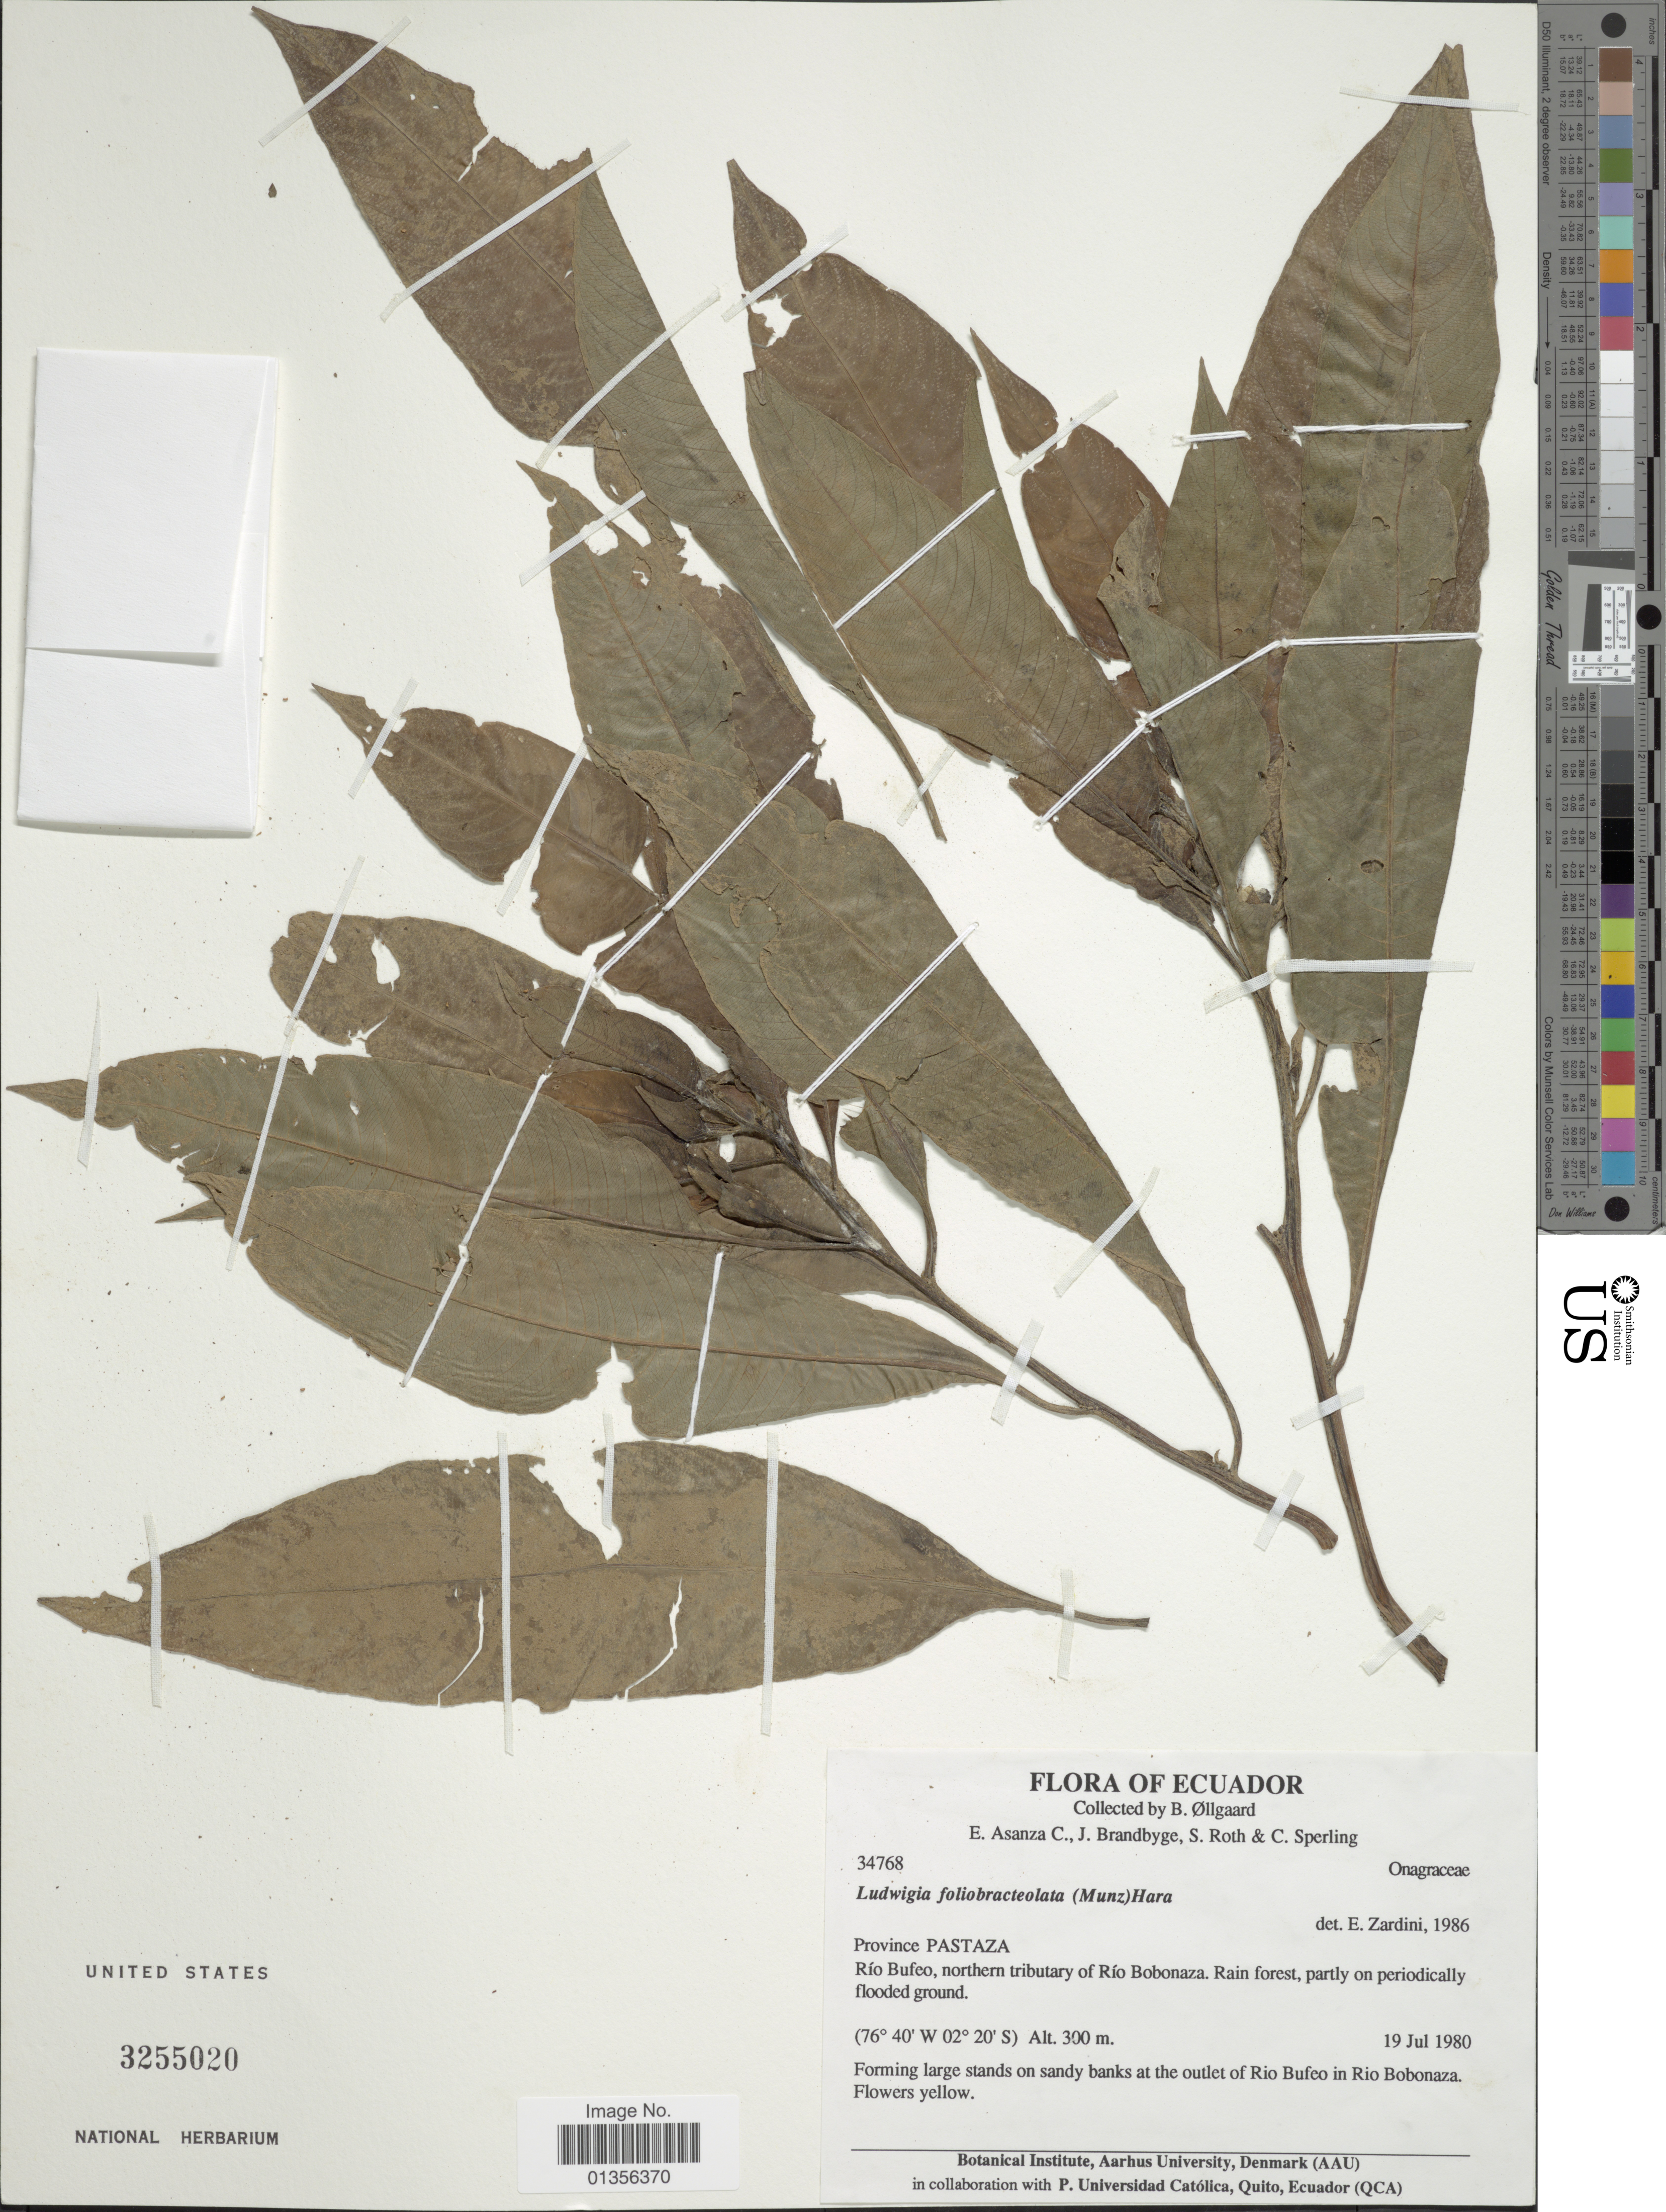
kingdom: Plantae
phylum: Tracheophyta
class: Magnoliopsida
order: Myrtales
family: Onagraceae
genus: Ludwigia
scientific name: Ludwigia foliobracteolata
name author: (Munz) H. Hara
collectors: B. Øllgaard, E. Asanza C., J. Brandbyge, S. Roth & C. Sperling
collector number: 34768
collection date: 1980-07-19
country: Ecuador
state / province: Pastaza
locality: Río Bufeo, northern tributary of Río Bobonaza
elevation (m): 300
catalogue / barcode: US 3255020